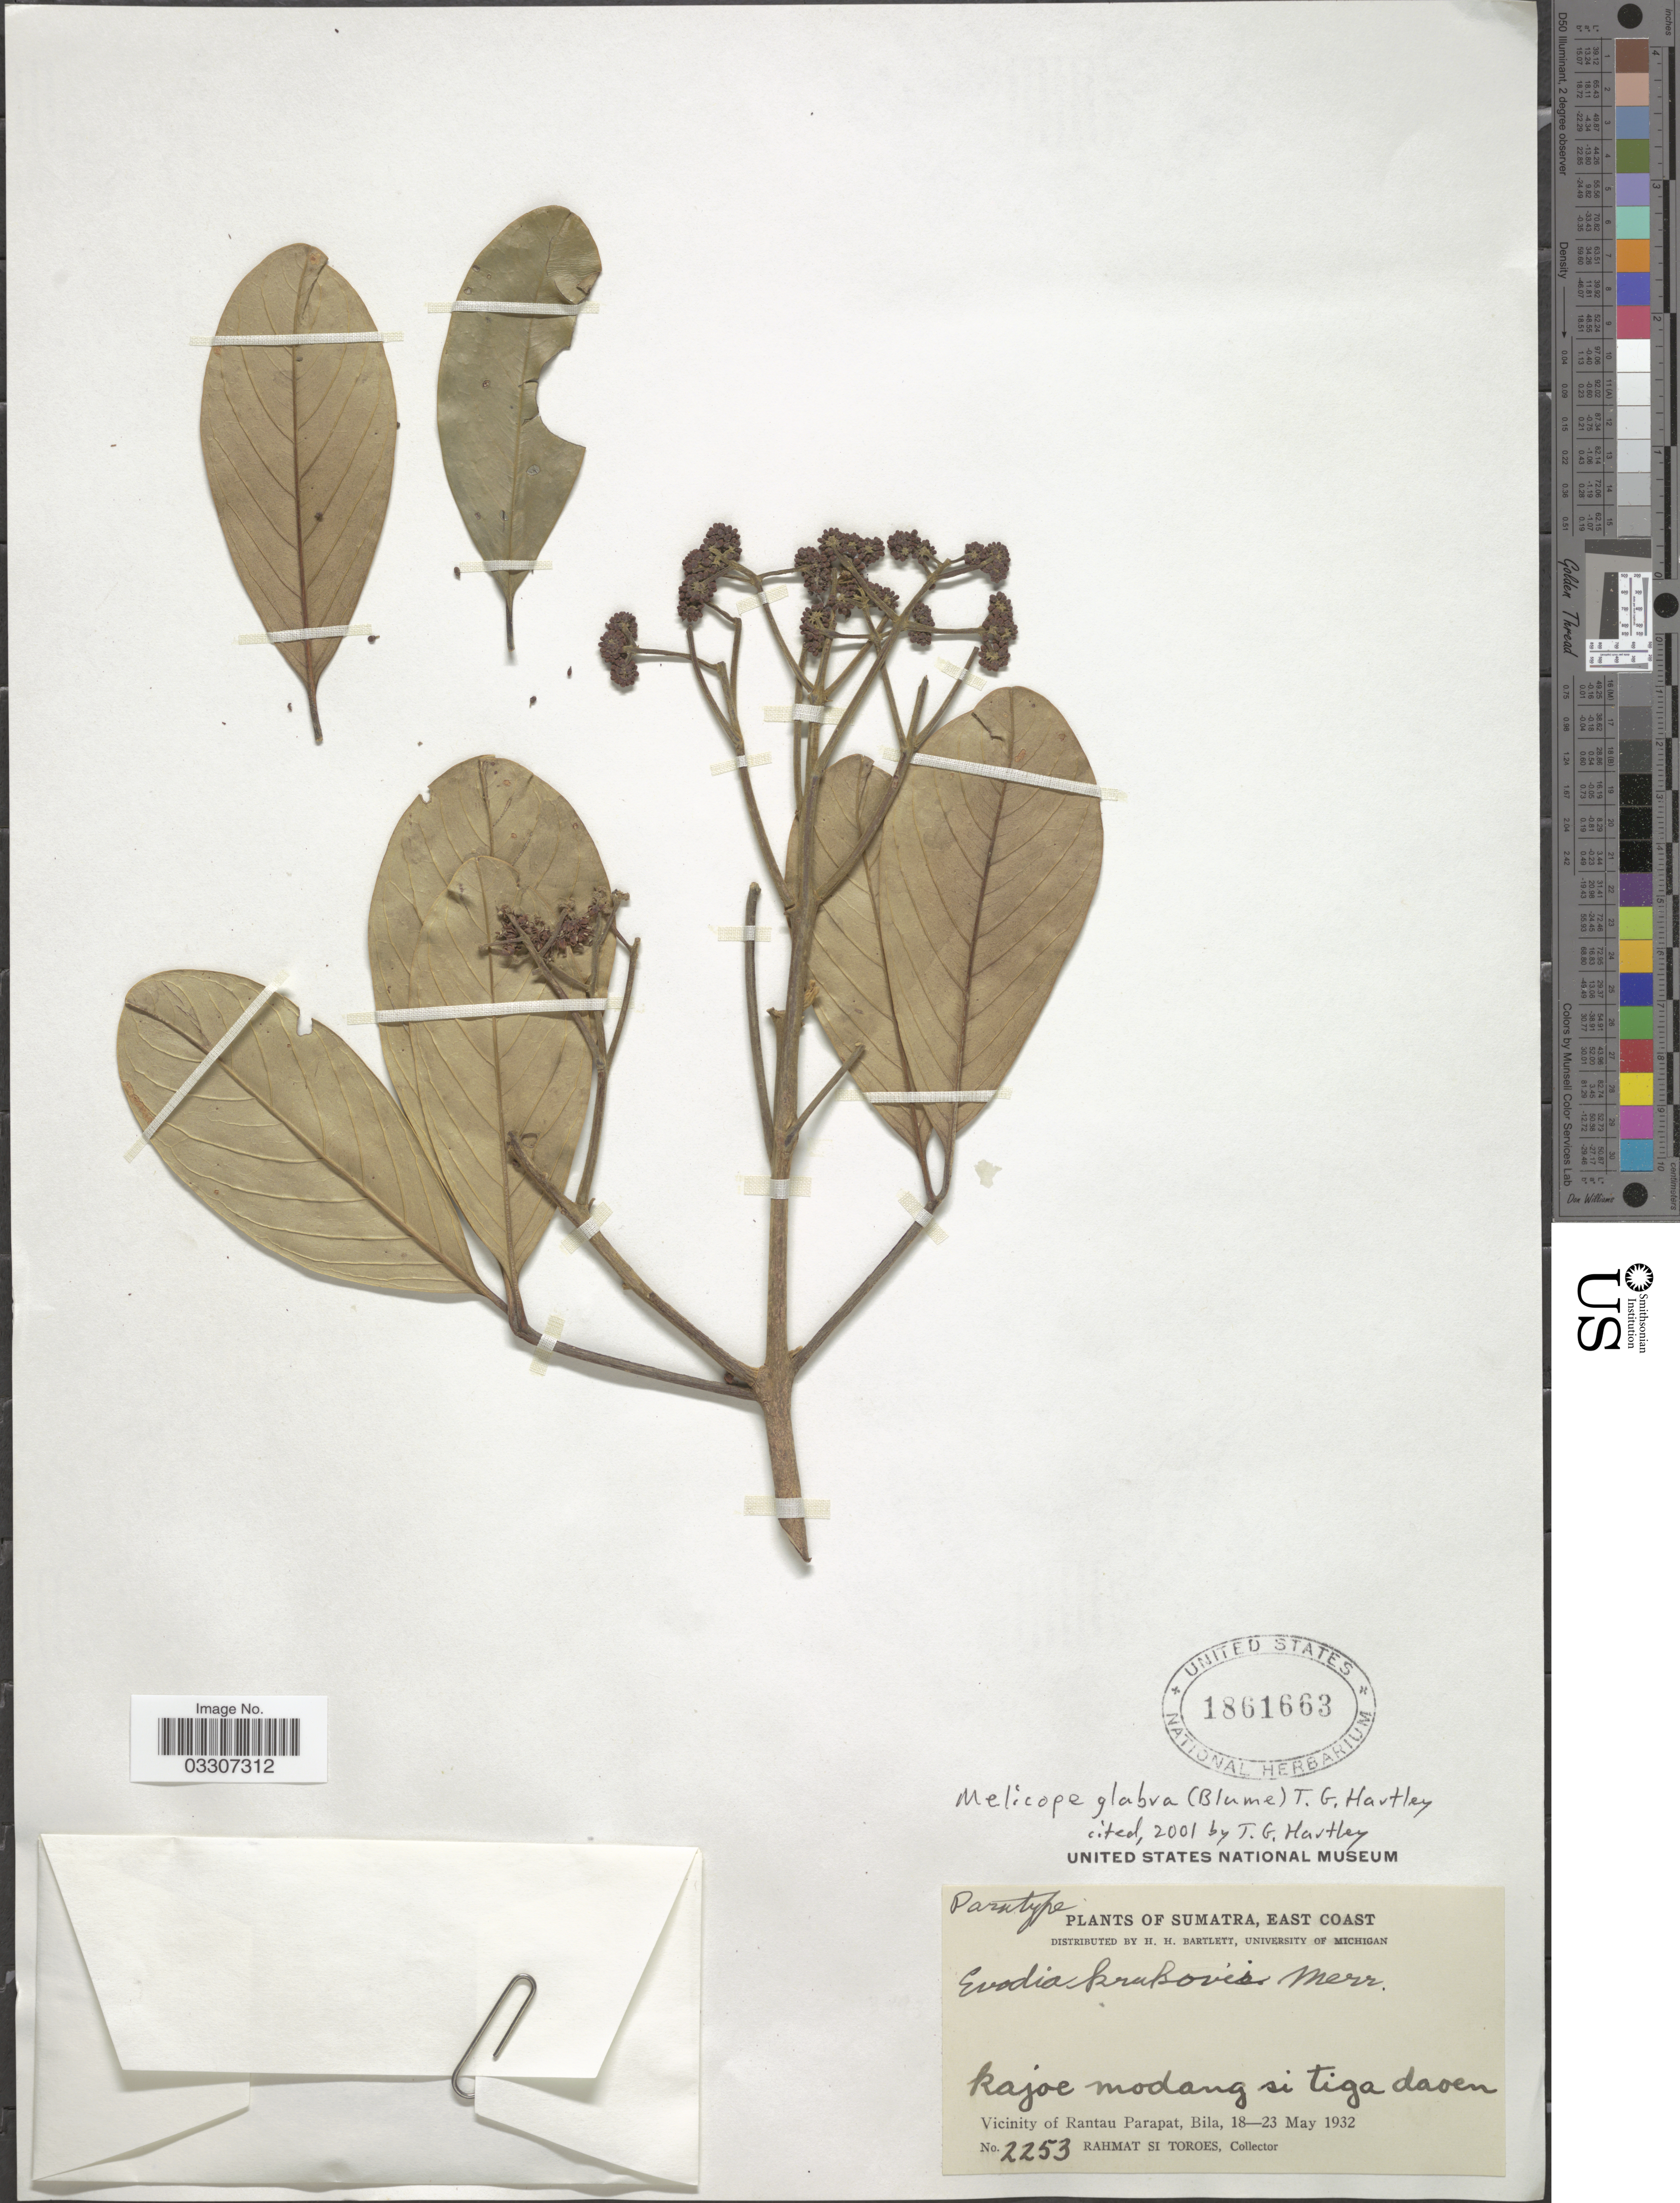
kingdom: Plantae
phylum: Tracheophyta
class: Magnoliopsida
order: Sapindales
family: Rutaceae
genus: Melicope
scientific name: Melicope glabra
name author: (Blume) T.G. Hartley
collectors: Rahmat Si Boeea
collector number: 2253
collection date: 1932-05-18/1932-05-23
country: Indonesia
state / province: Sumatra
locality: East Coast. Vicinity of Rantau Parapat, Bila.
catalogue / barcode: US 1861663